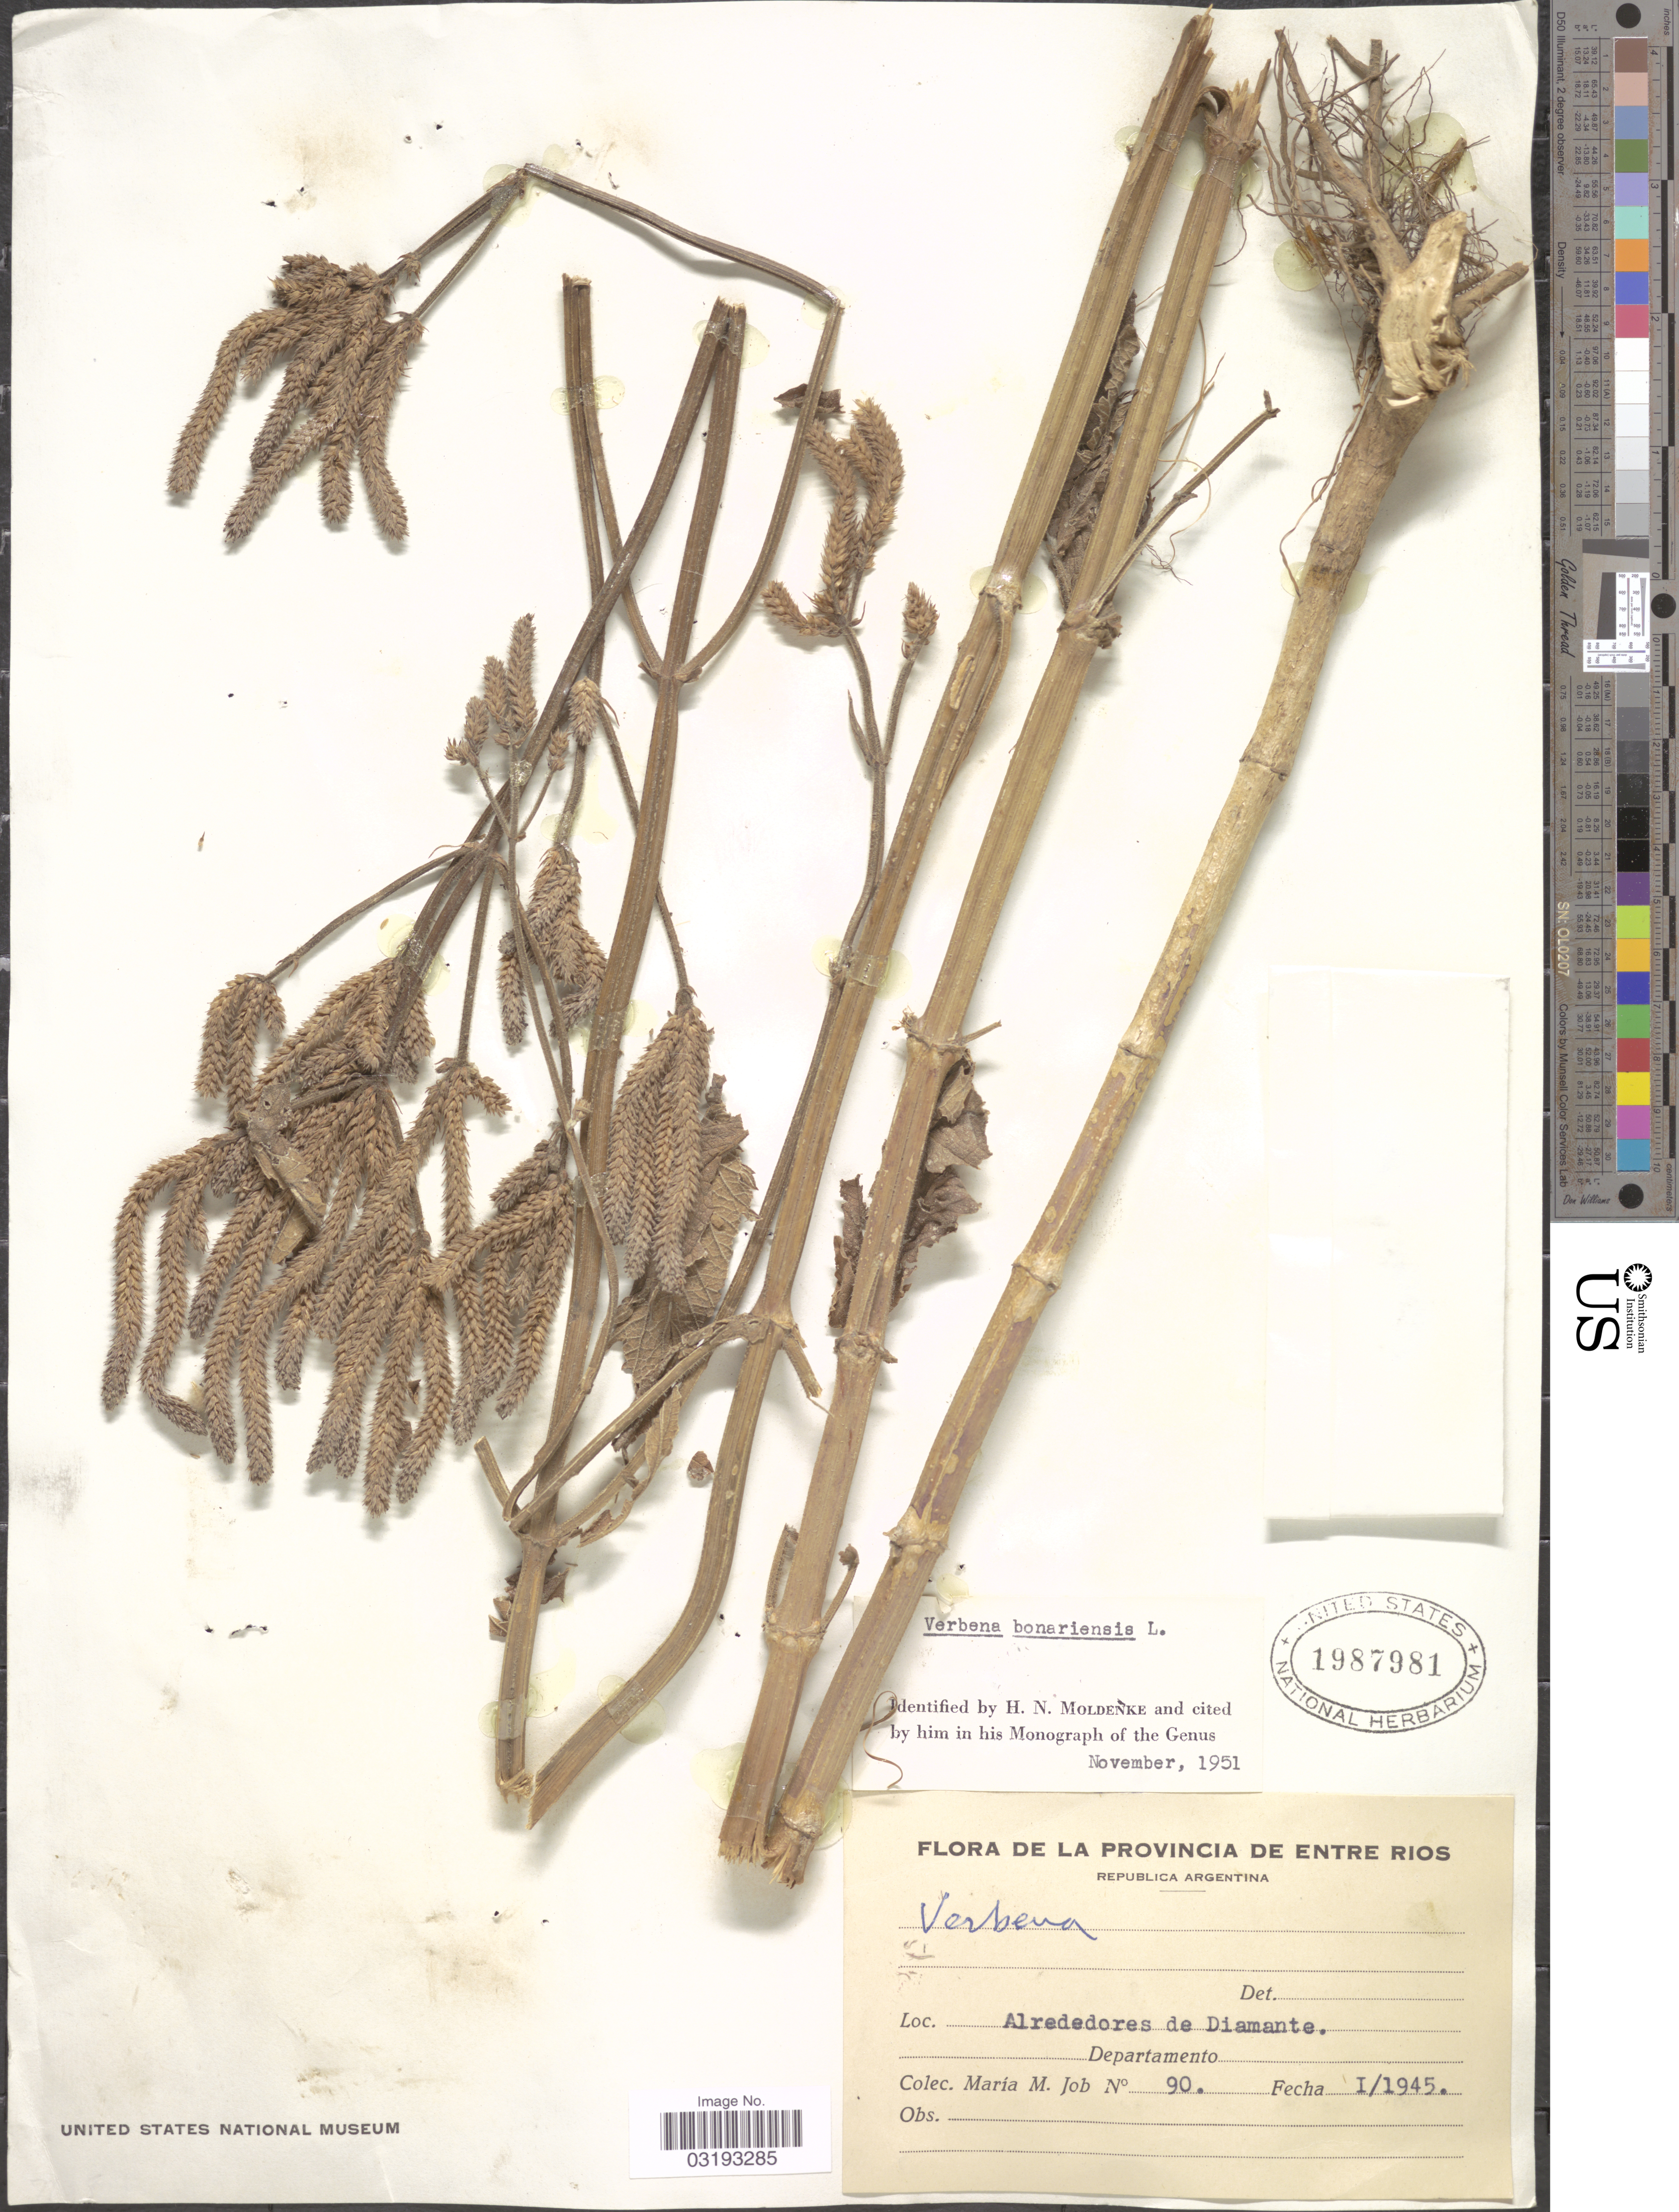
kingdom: Plantae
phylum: Tracheophyta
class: Magnoliopsida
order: Lamiales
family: Verbenaceae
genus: Verbena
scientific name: Verbena bonariensis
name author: L.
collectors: M. Job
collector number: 90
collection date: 1945-01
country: Argentina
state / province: Entre Rios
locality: Alrededores de Diamante.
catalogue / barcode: US 1987981